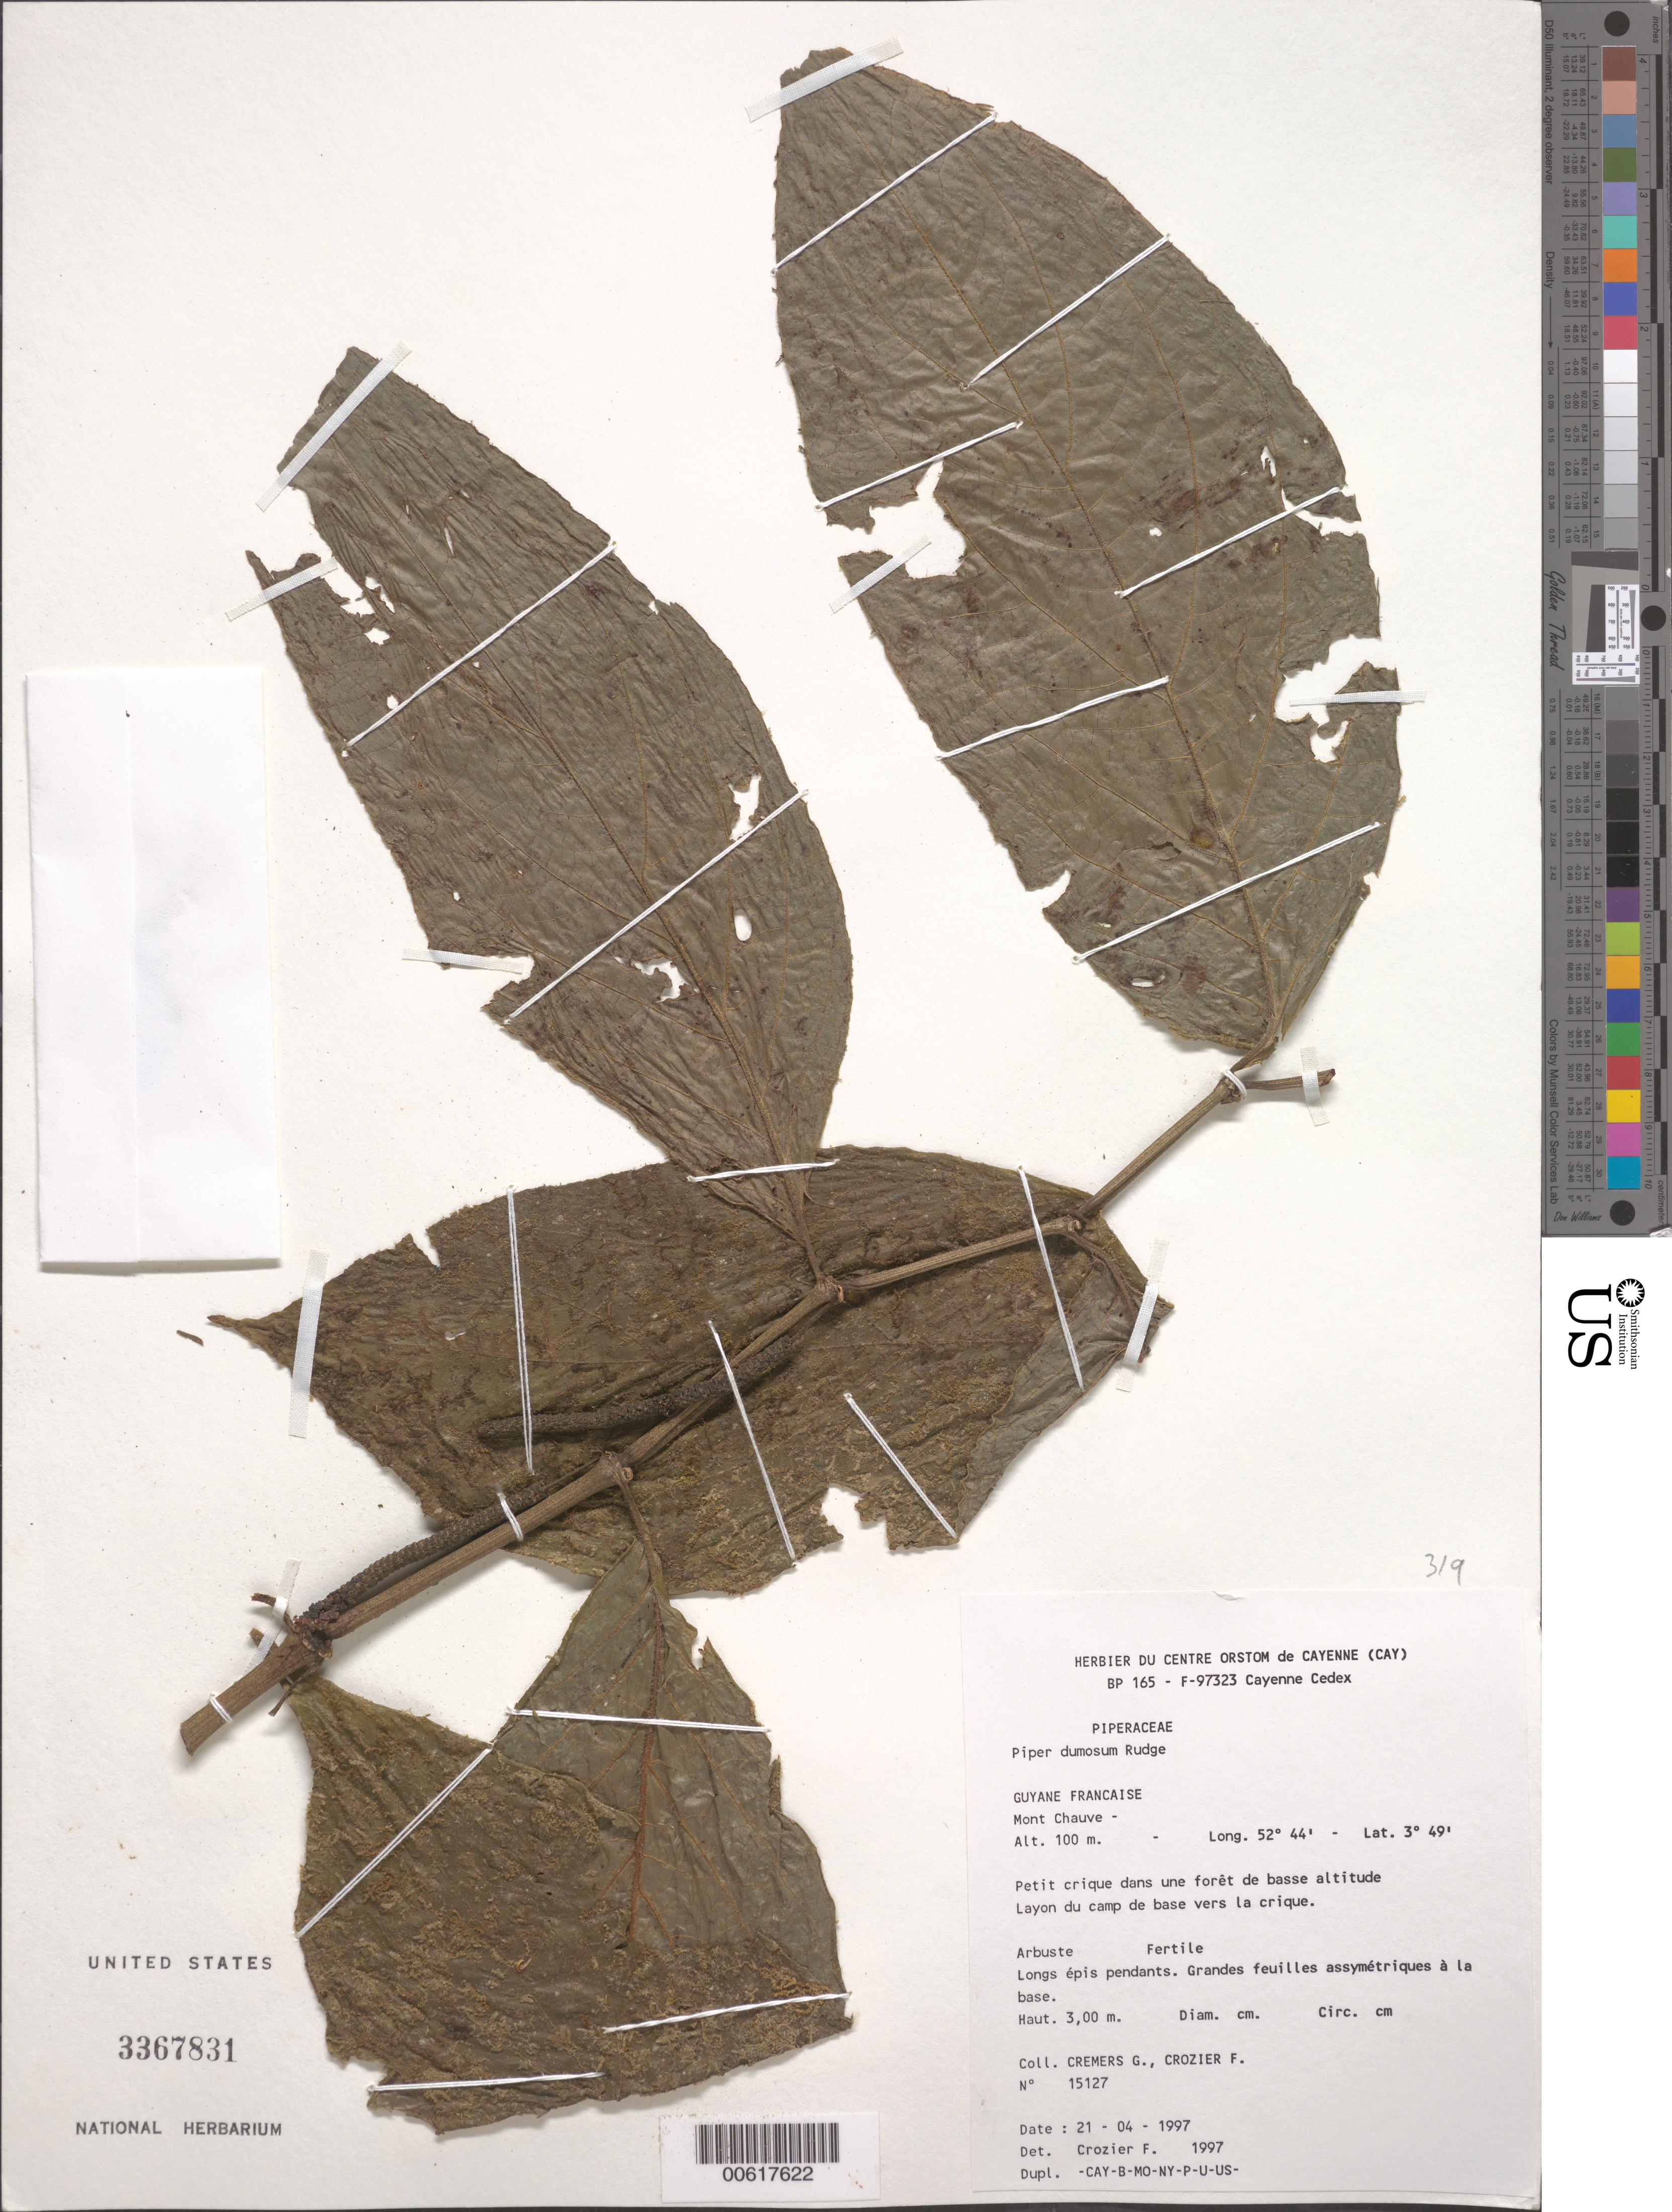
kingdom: Plantae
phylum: Tracheophyta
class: Magnoliopsida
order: Piperales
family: Piperaceae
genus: Piper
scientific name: Piper dumosum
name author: Rudge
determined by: Crozier, F.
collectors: G. Cremers & F. Crozier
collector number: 15127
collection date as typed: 21-Apr-97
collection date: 1997-04-21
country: French Guiana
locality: Mont Chauve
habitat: Petit crique dans une forêt de basse altitude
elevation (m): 100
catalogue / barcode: US 3367831